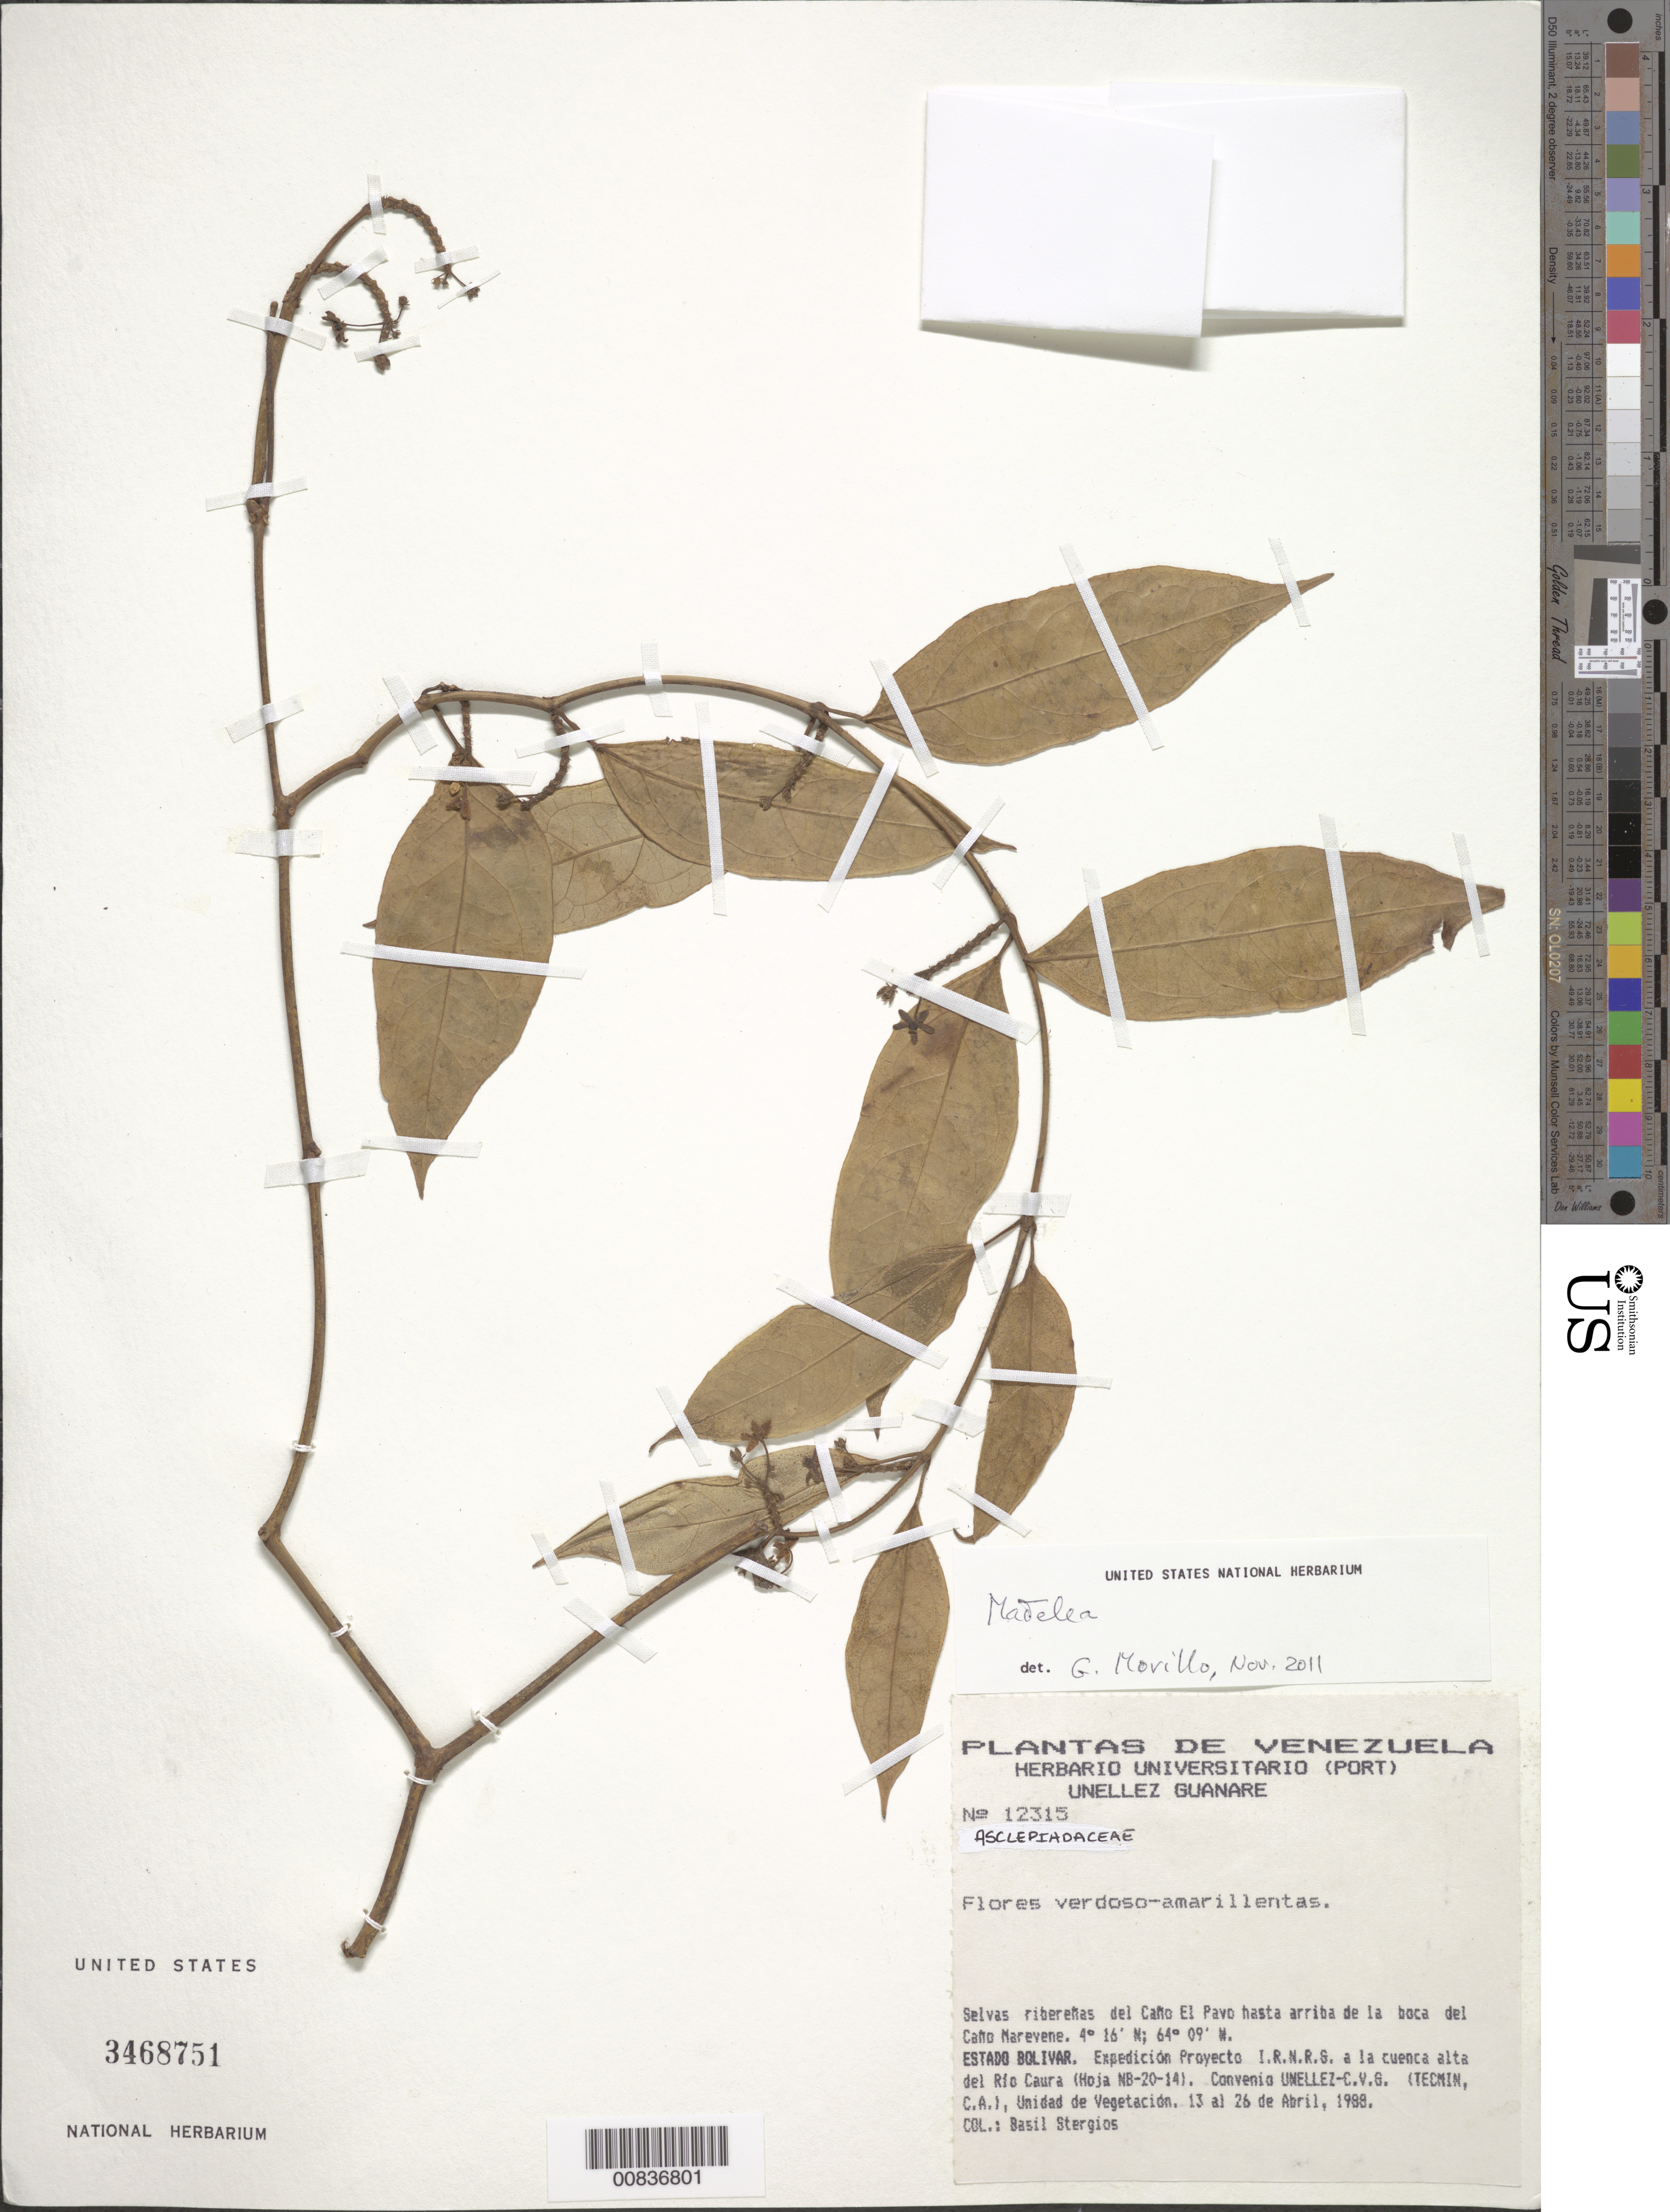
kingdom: Plantae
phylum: Tracheophyta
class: Magnoliopsida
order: Gentianales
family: Apocynaceae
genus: Matelea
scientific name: Matelea stenopetala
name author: Sandwith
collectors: B. G. Stergios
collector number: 12315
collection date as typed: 13-Apr-88 to 26-Apr-88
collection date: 1988-04-13/1988-04-26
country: Venezuela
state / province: Bolívar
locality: Río Caura, Caño El Pavo, boca del Caño Marevene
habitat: Selvas riberenas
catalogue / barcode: US 3468751